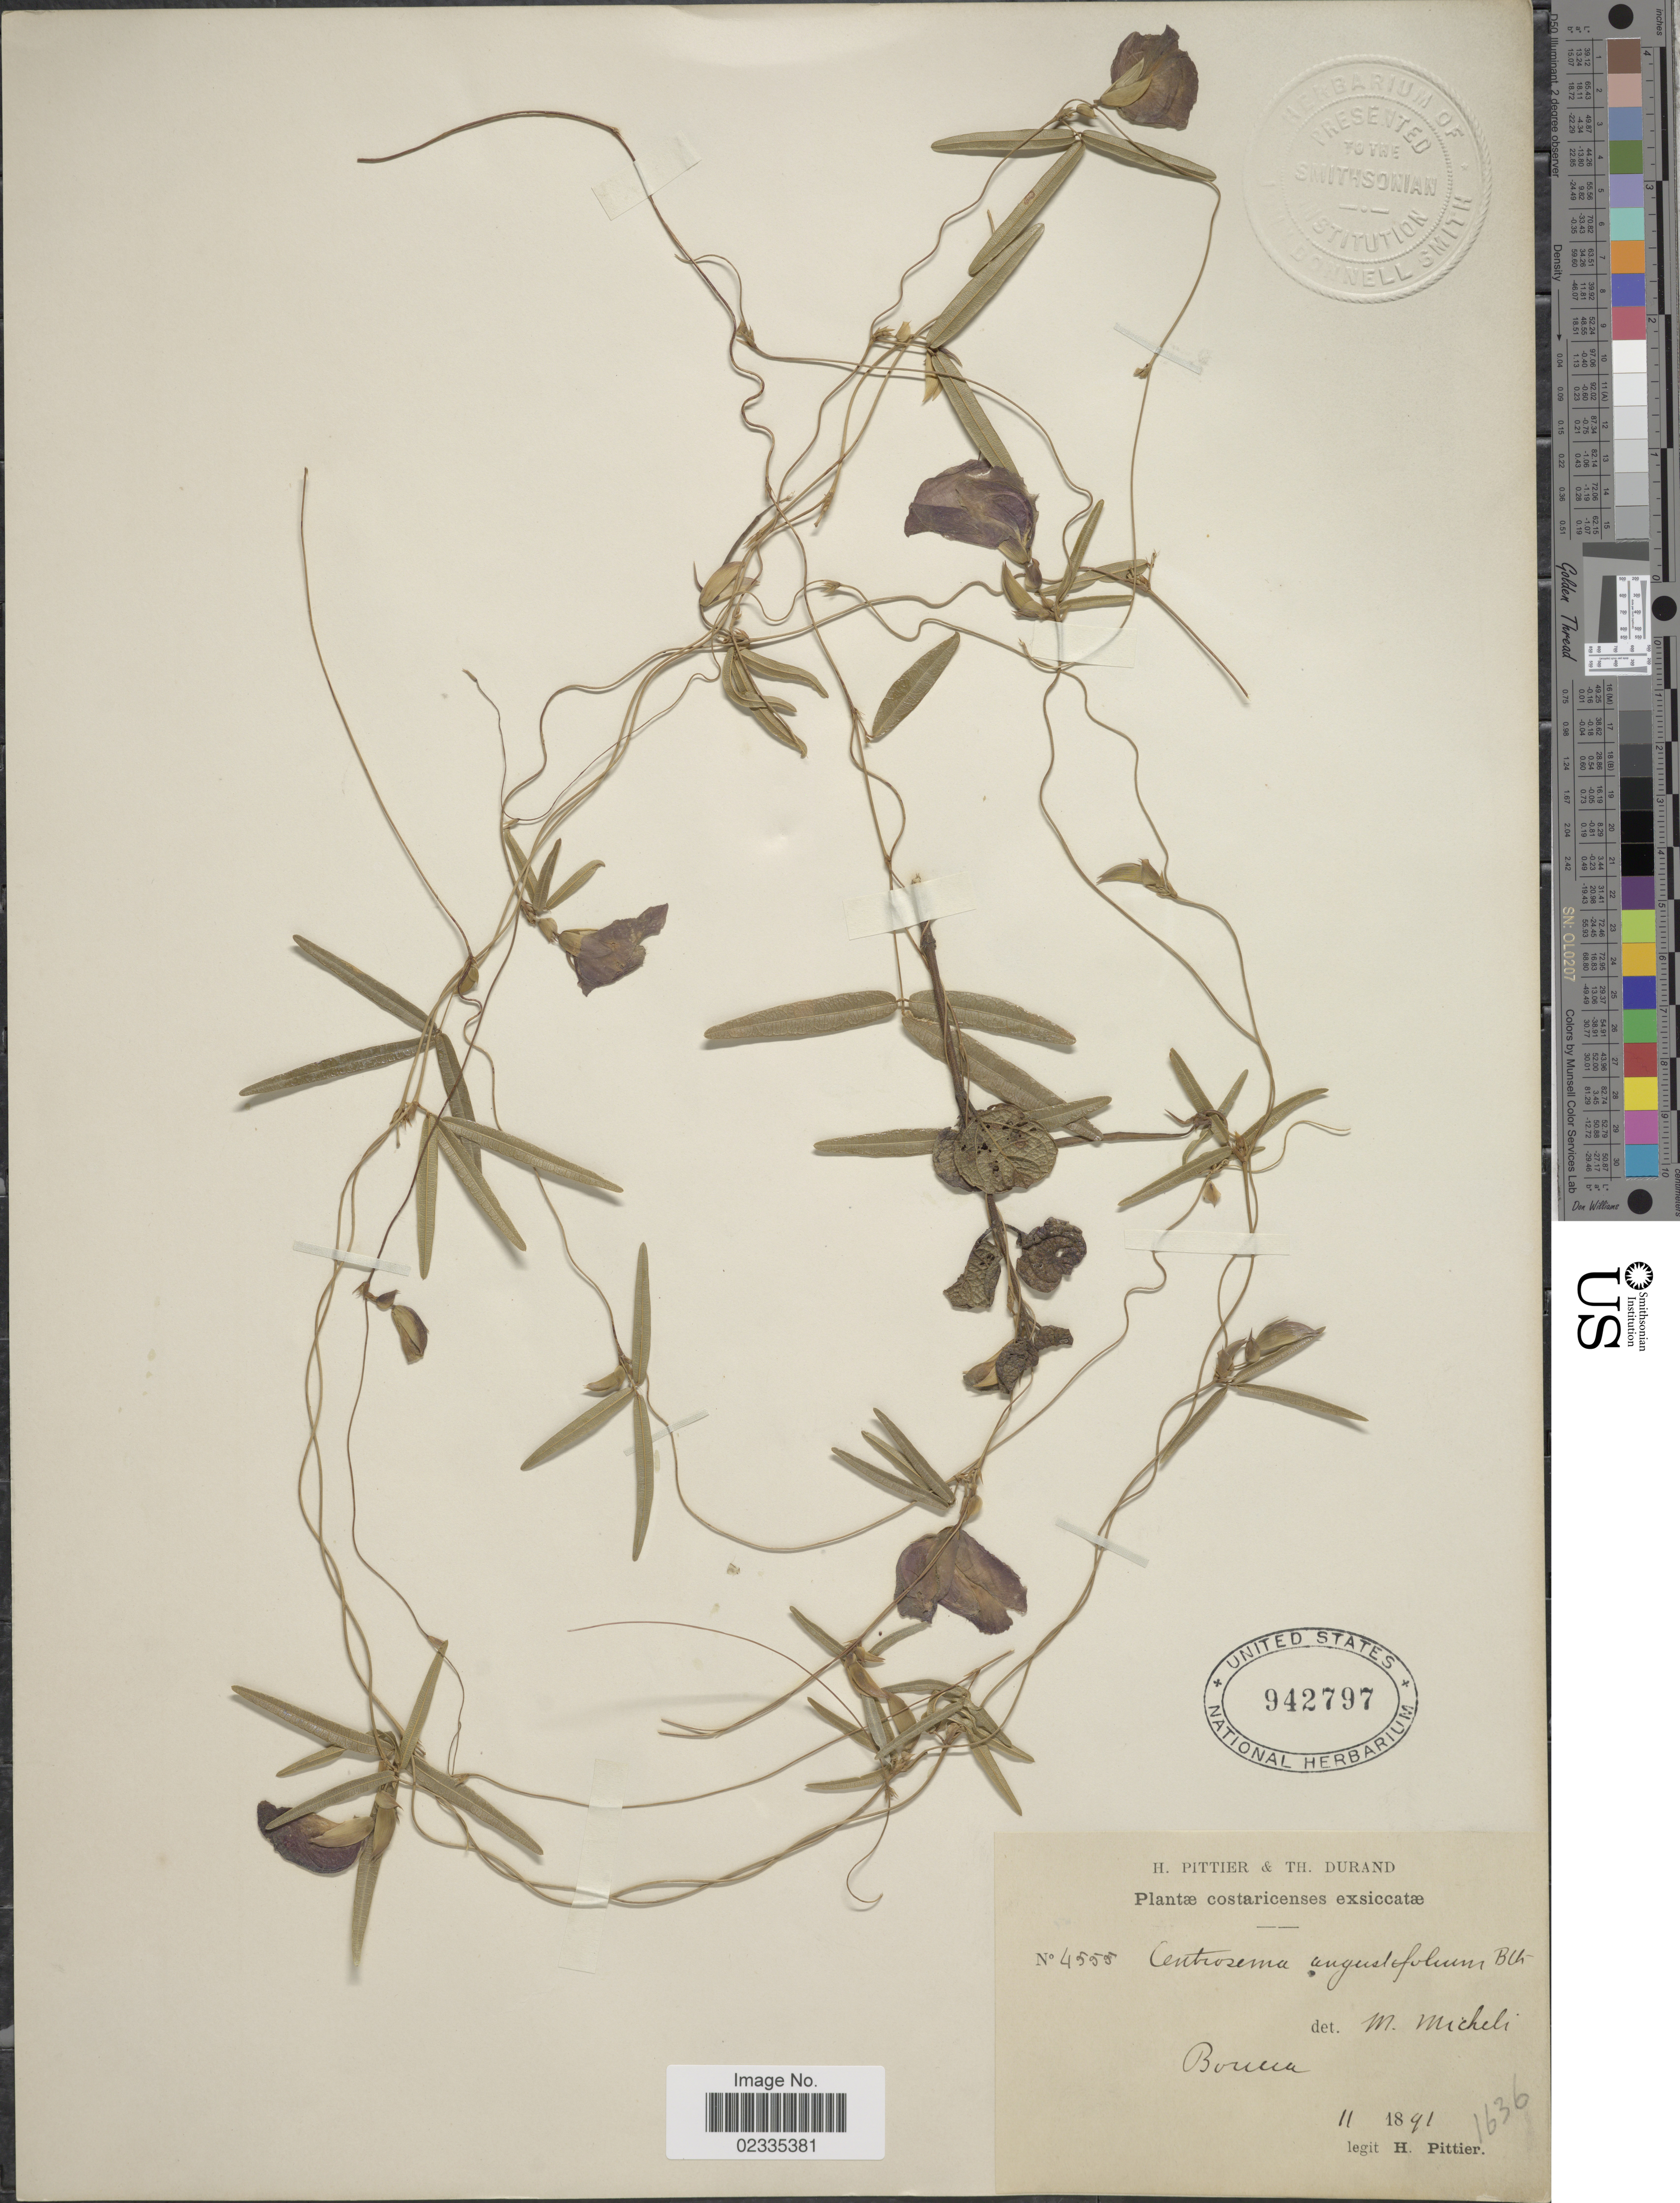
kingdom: Plantae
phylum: Tracheophyta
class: Magnoliopsida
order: Fabales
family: Fabaceae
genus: Centrosema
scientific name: Centrosema angustifolium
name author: (Kunth) Benth.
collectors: H. F. Pittier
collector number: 4555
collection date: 1891-11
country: Costa Rica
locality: Boruca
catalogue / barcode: US 942797